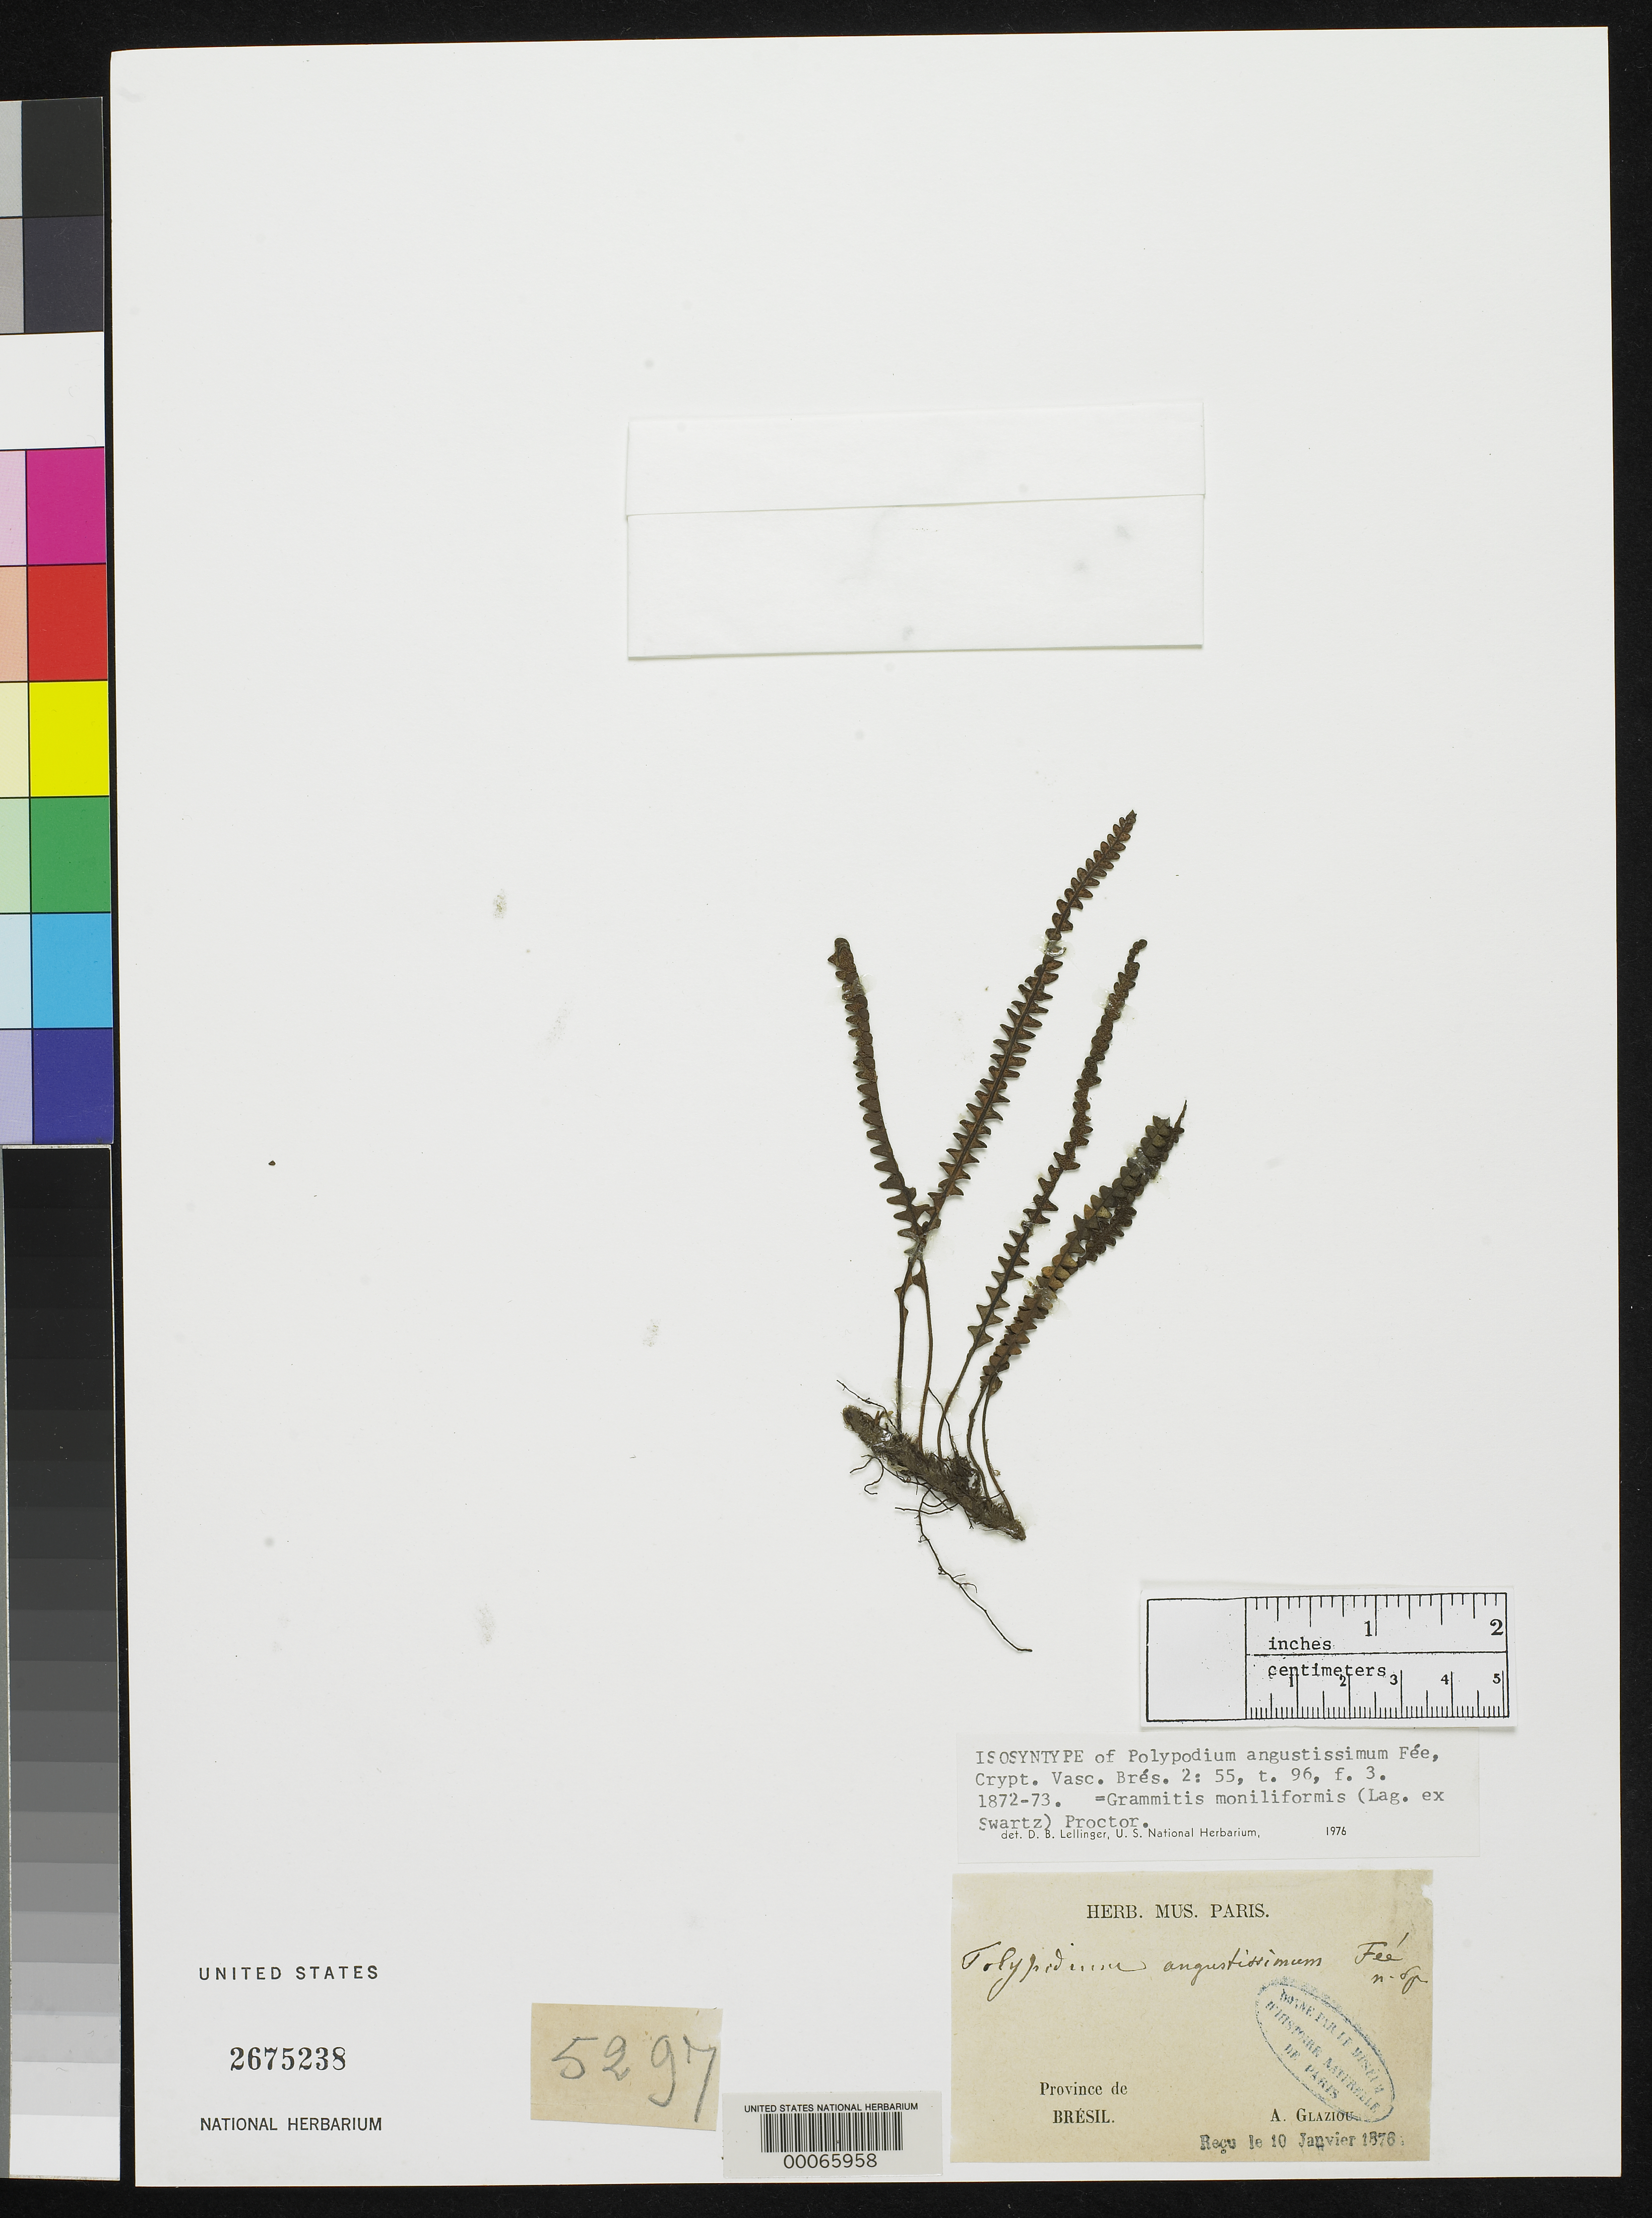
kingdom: Plantae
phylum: Tracheophyta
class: Polypodiopsida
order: Polypodiales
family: Polypodiaceae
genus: Polypodium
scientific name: Polypodium angustissimum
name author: Fée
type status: Isosyntype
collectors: A. F. M. Glaziou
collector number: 5297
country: Brazil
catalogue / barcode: US 2675238